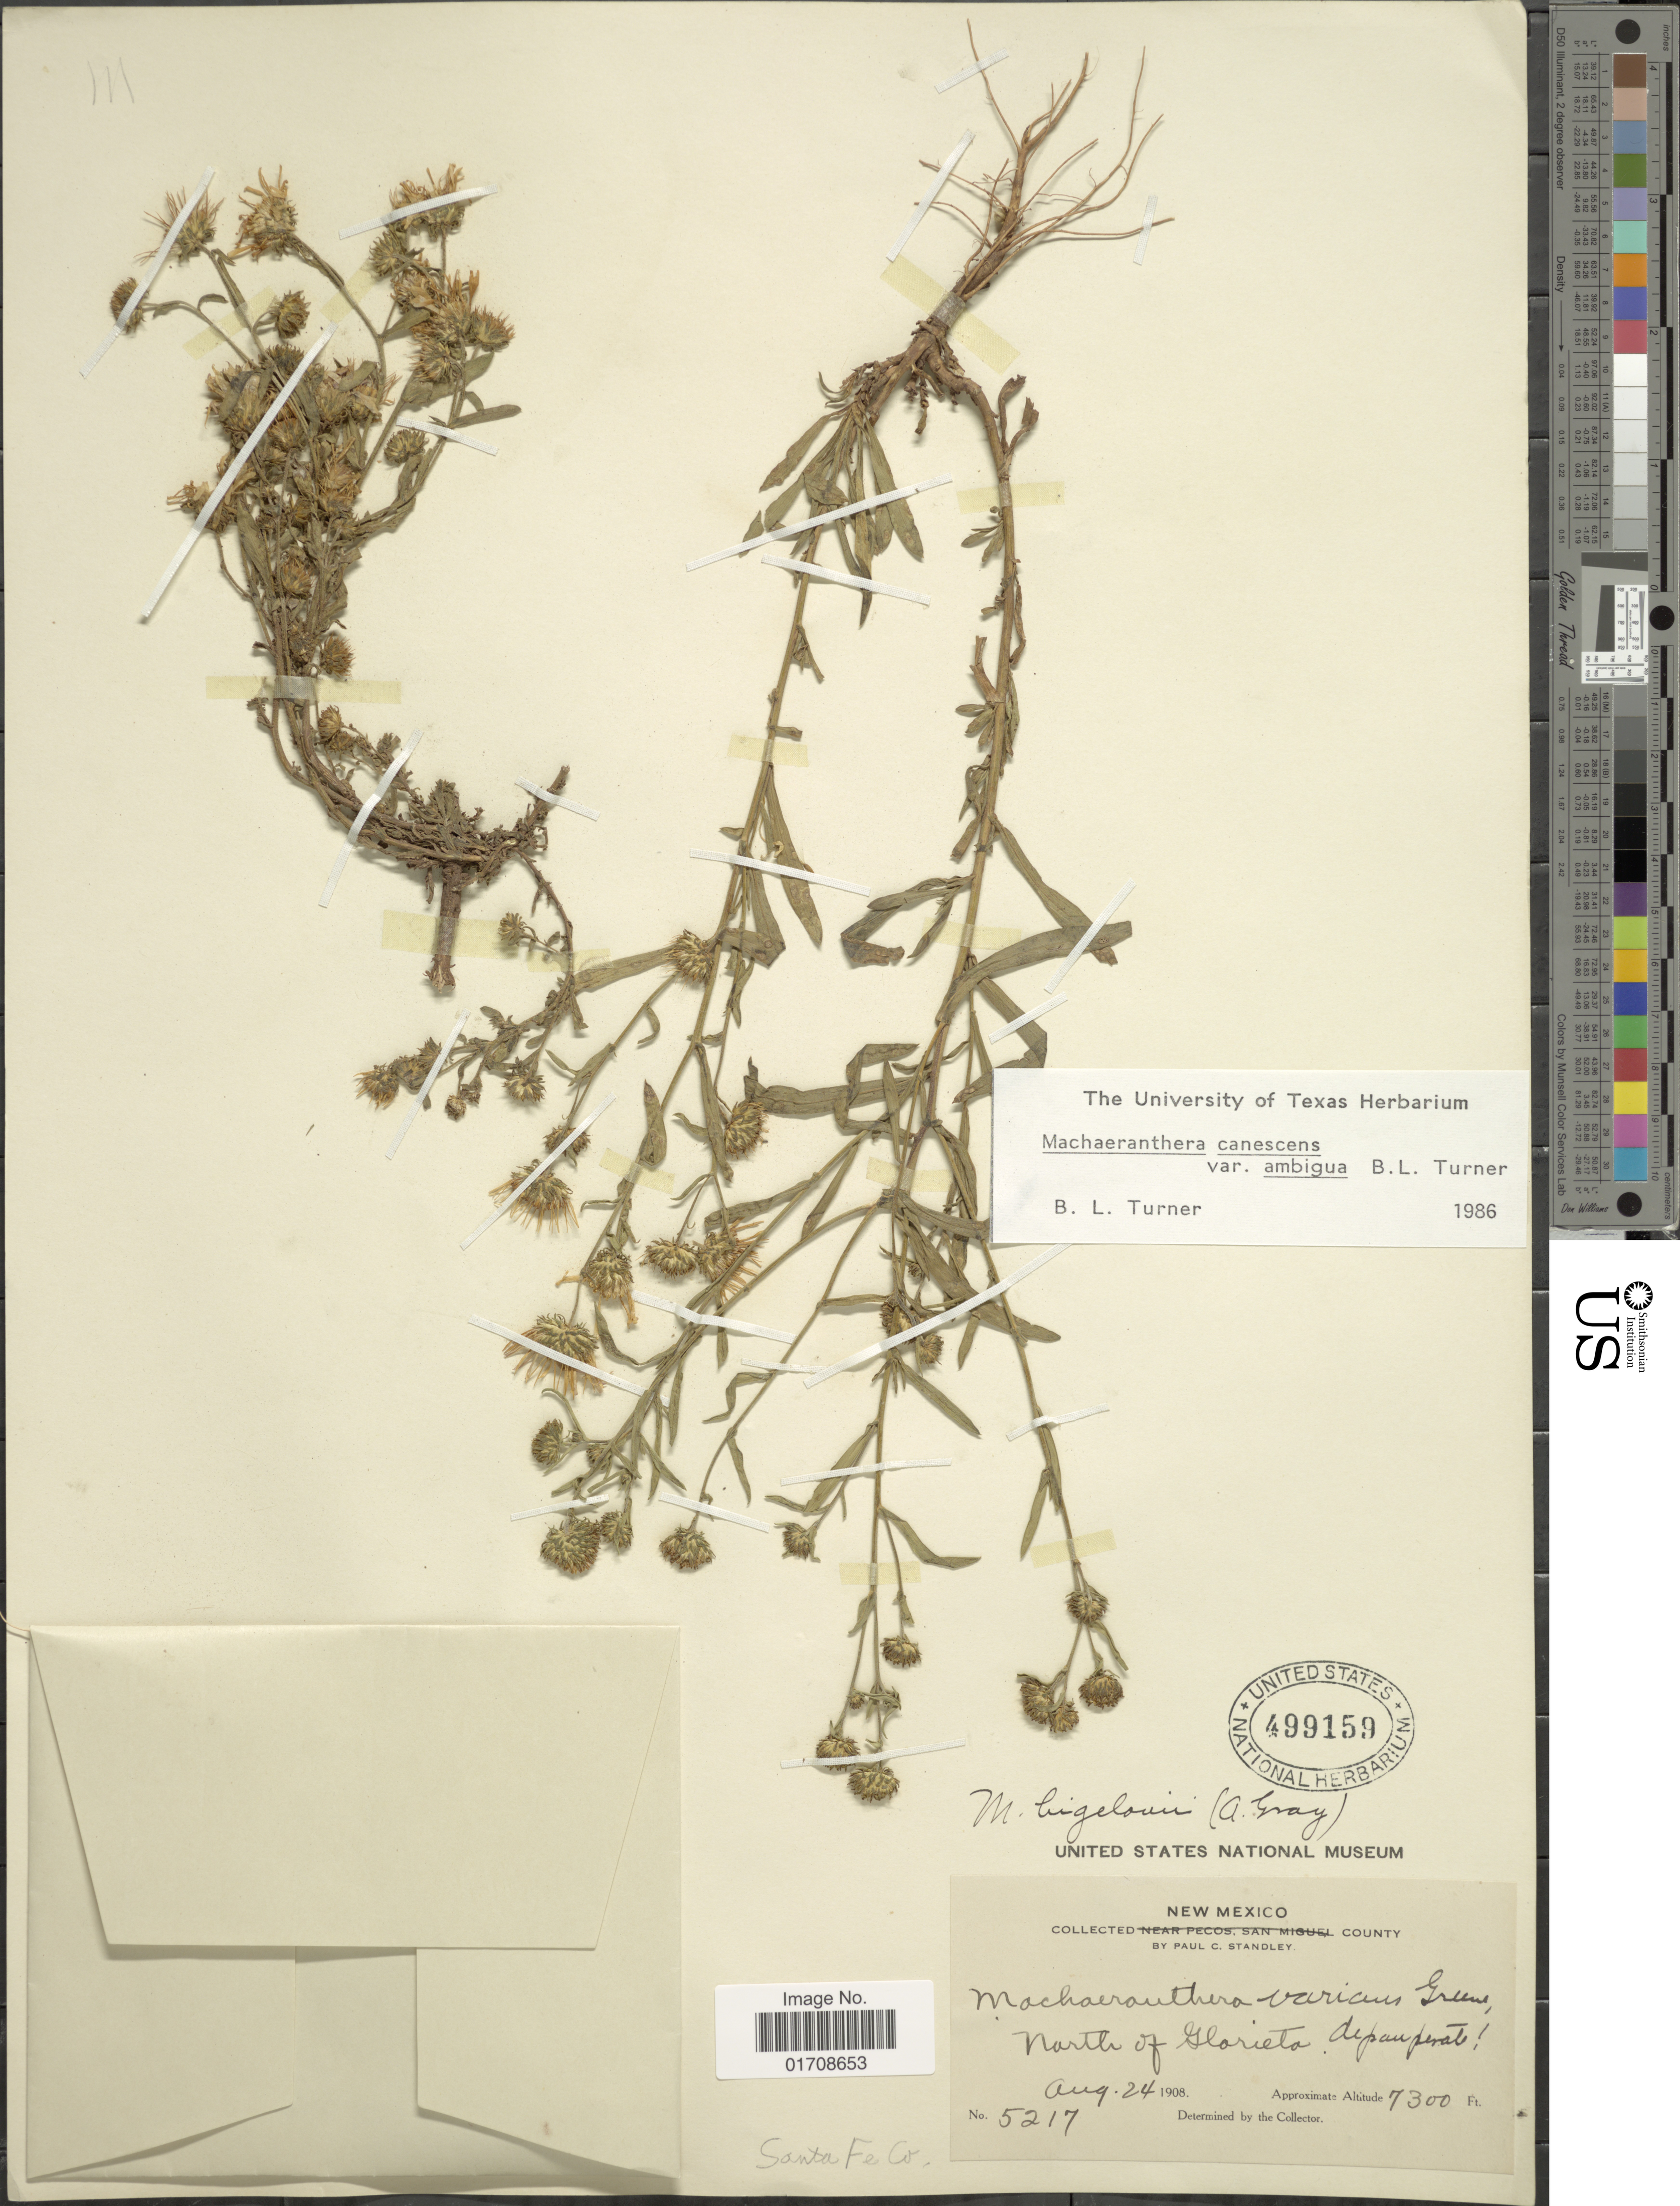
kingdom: Plantae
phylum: Tracheophyta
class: Magnoliopsida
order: Asterales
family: Asteraceae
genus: Machaeranthera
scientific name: Machaeranthera canescens var. ambigua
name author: (B.L. Turner) B.L. Turner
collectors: P. C. Standley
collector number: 5217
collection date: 1908-08-24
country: United States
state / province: New Mexico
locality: North of Glorieto. Depauperate, Santa Fe Co.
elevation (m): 2225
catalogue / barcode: US 499159